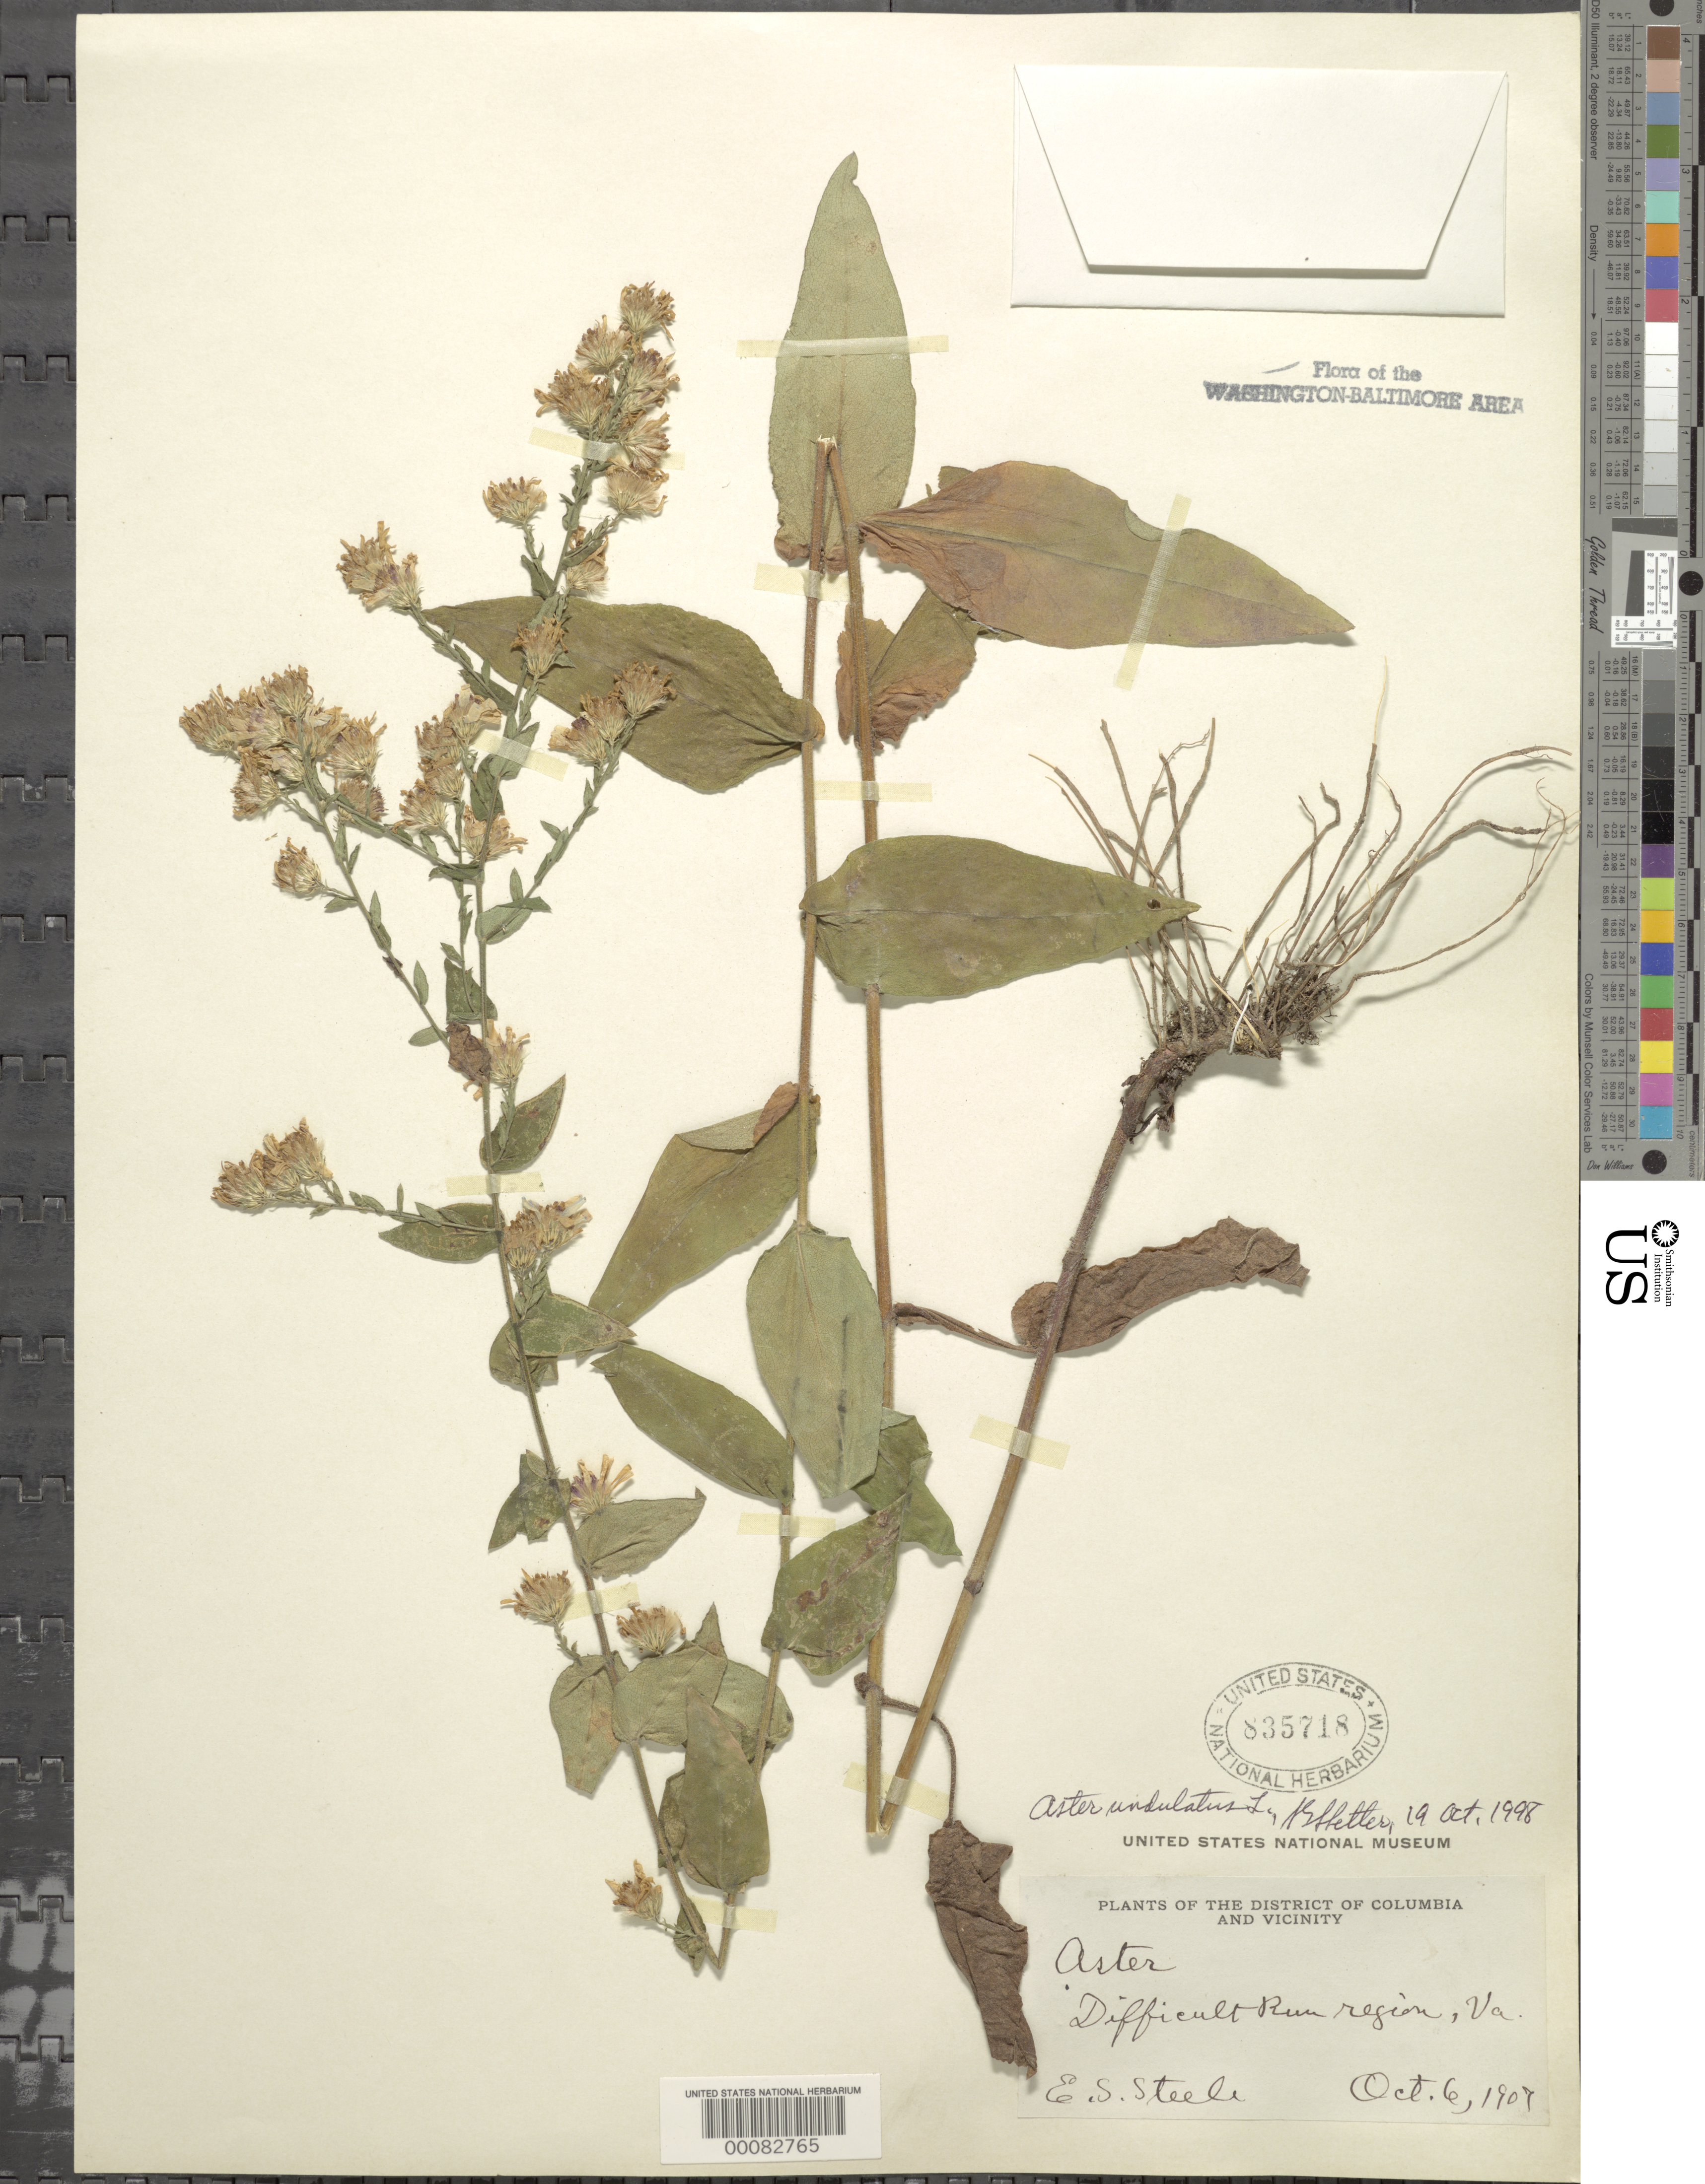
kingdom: Plantae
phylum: Tracheophyta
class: Magnoliopsida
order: Asterales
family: Asteraceae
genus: Symphyotrichum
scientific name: Symphyotrichum undulatum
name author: (L.) G.L. Nesom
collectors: E. Steele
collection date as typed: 06 Oct 1907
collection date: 1907-10-06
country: United States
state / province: Virginia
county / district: Fairfax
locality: Difficult Run Region C. & O. Canal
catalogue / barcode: US 835718